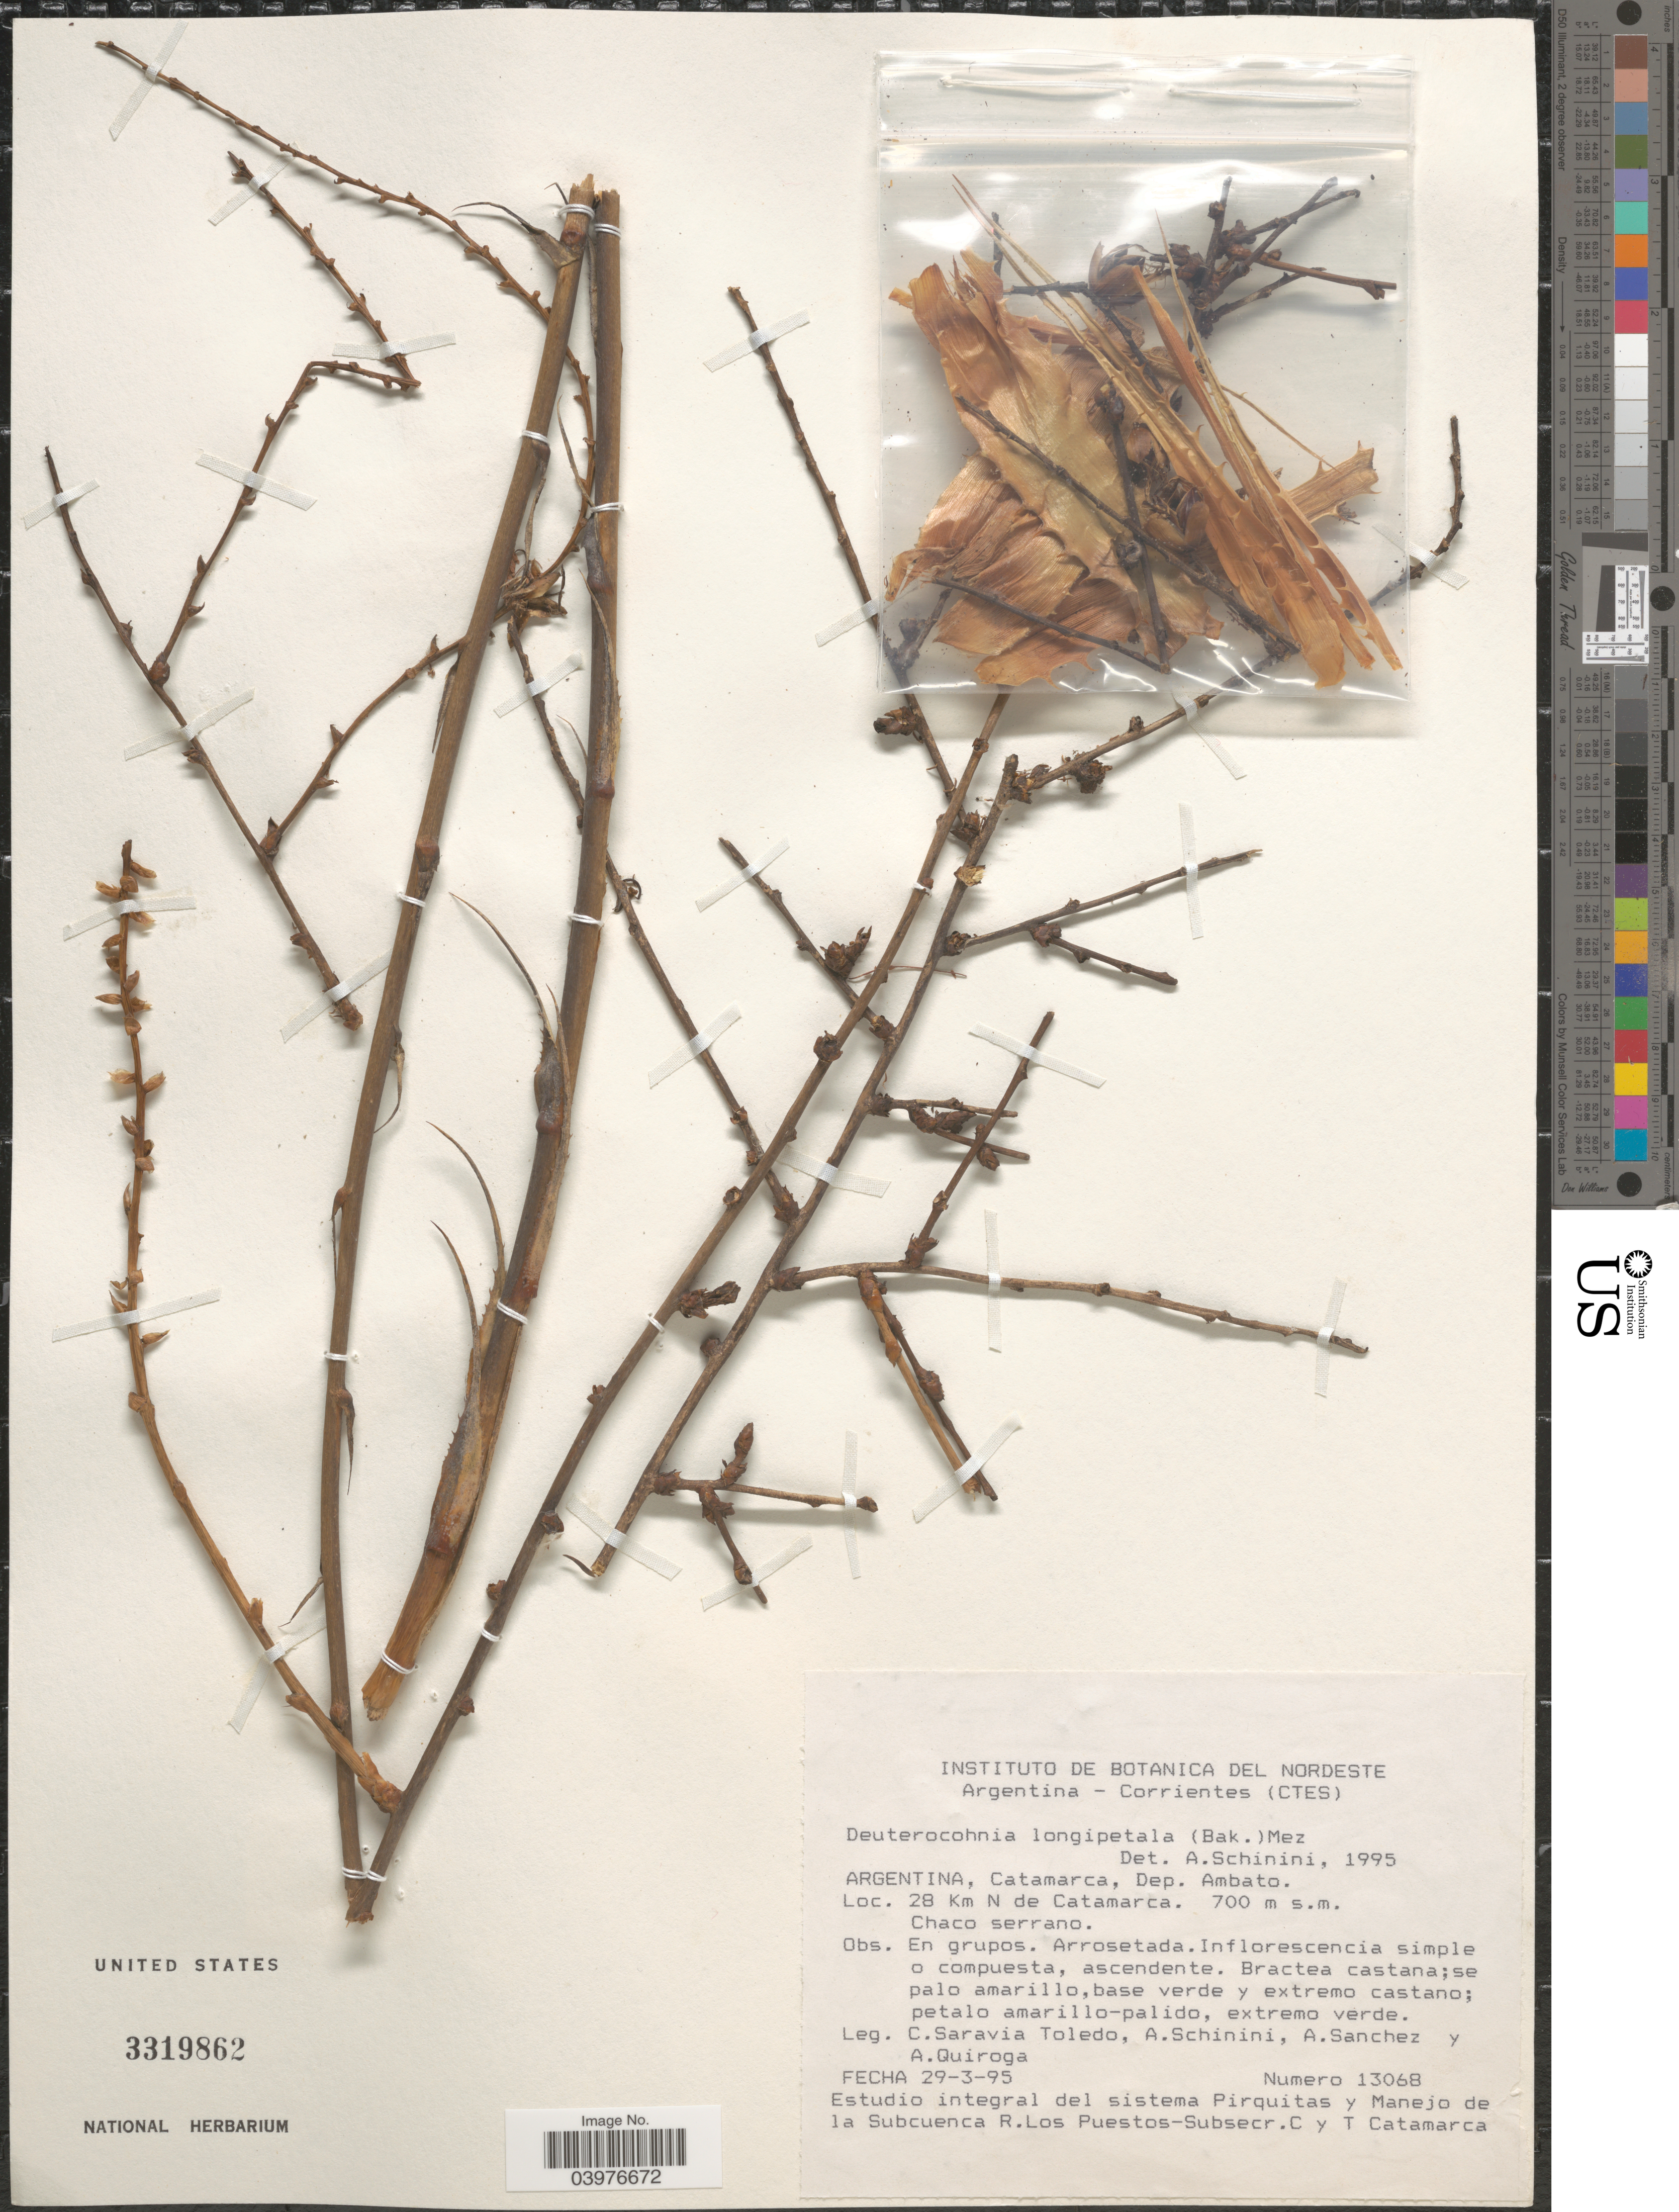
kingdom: Plantae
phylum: Tracheophyta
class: Liliopsida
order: Poales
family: Bromeliaceae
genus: Deuterocohnia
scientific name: Deuterocohnia longipetala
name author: (Baker) Mez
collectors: C. Saravia T., A. Schinini, A. Sanchez & A. Quiroga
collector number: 13068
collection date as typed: Transcribed d/m/y: 29/3/95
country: Argentina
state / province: Catamarca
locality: Dep. Ambato. 28 Km N de Catamarca. Chaco serrano.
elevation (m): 700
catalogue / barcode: US 3319862